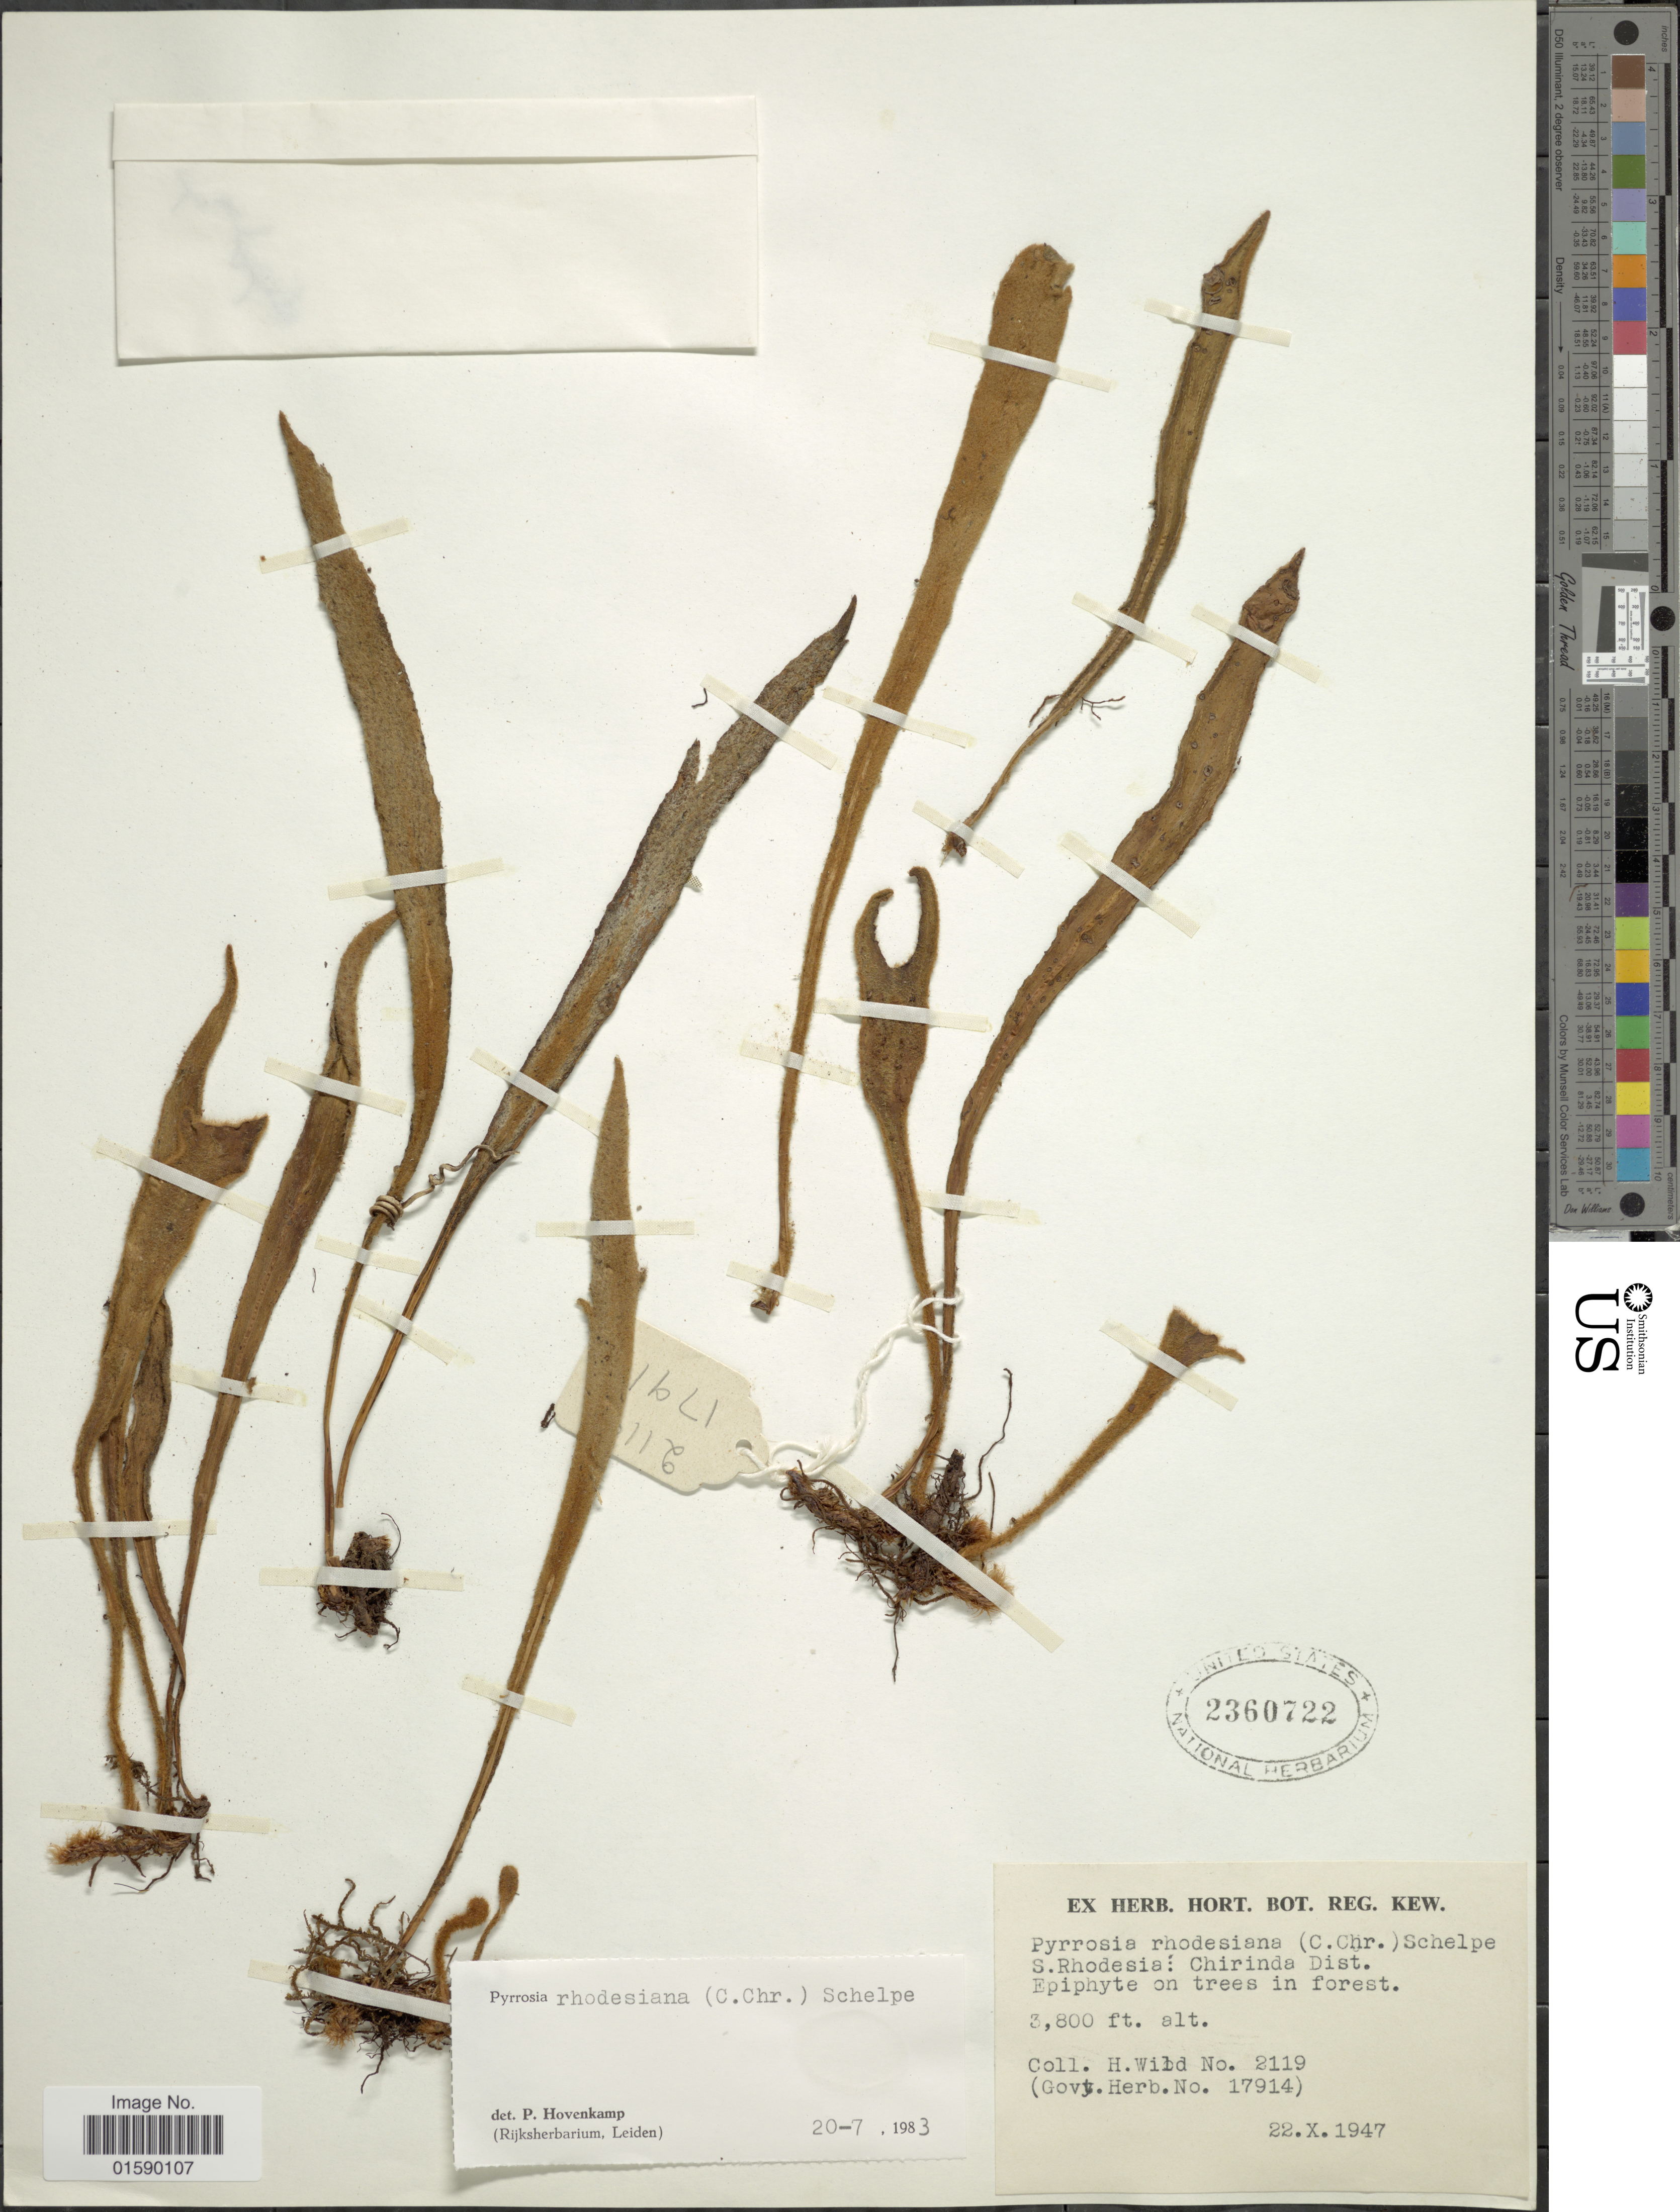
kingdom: Plantae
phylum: Tracheophyta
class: Polypodiopsida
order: Polypodiales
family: Polypodiaceae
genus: Pyrrosia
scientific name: Pyrrosia rhodesiana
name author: (C. Chr.) Schelpe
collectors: H. Wild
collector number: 2119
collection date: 1947-10-22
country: Zimbabwe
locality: S. Rhodesia: Chirinda Dist.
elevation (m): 1158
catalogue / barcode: US 2360722